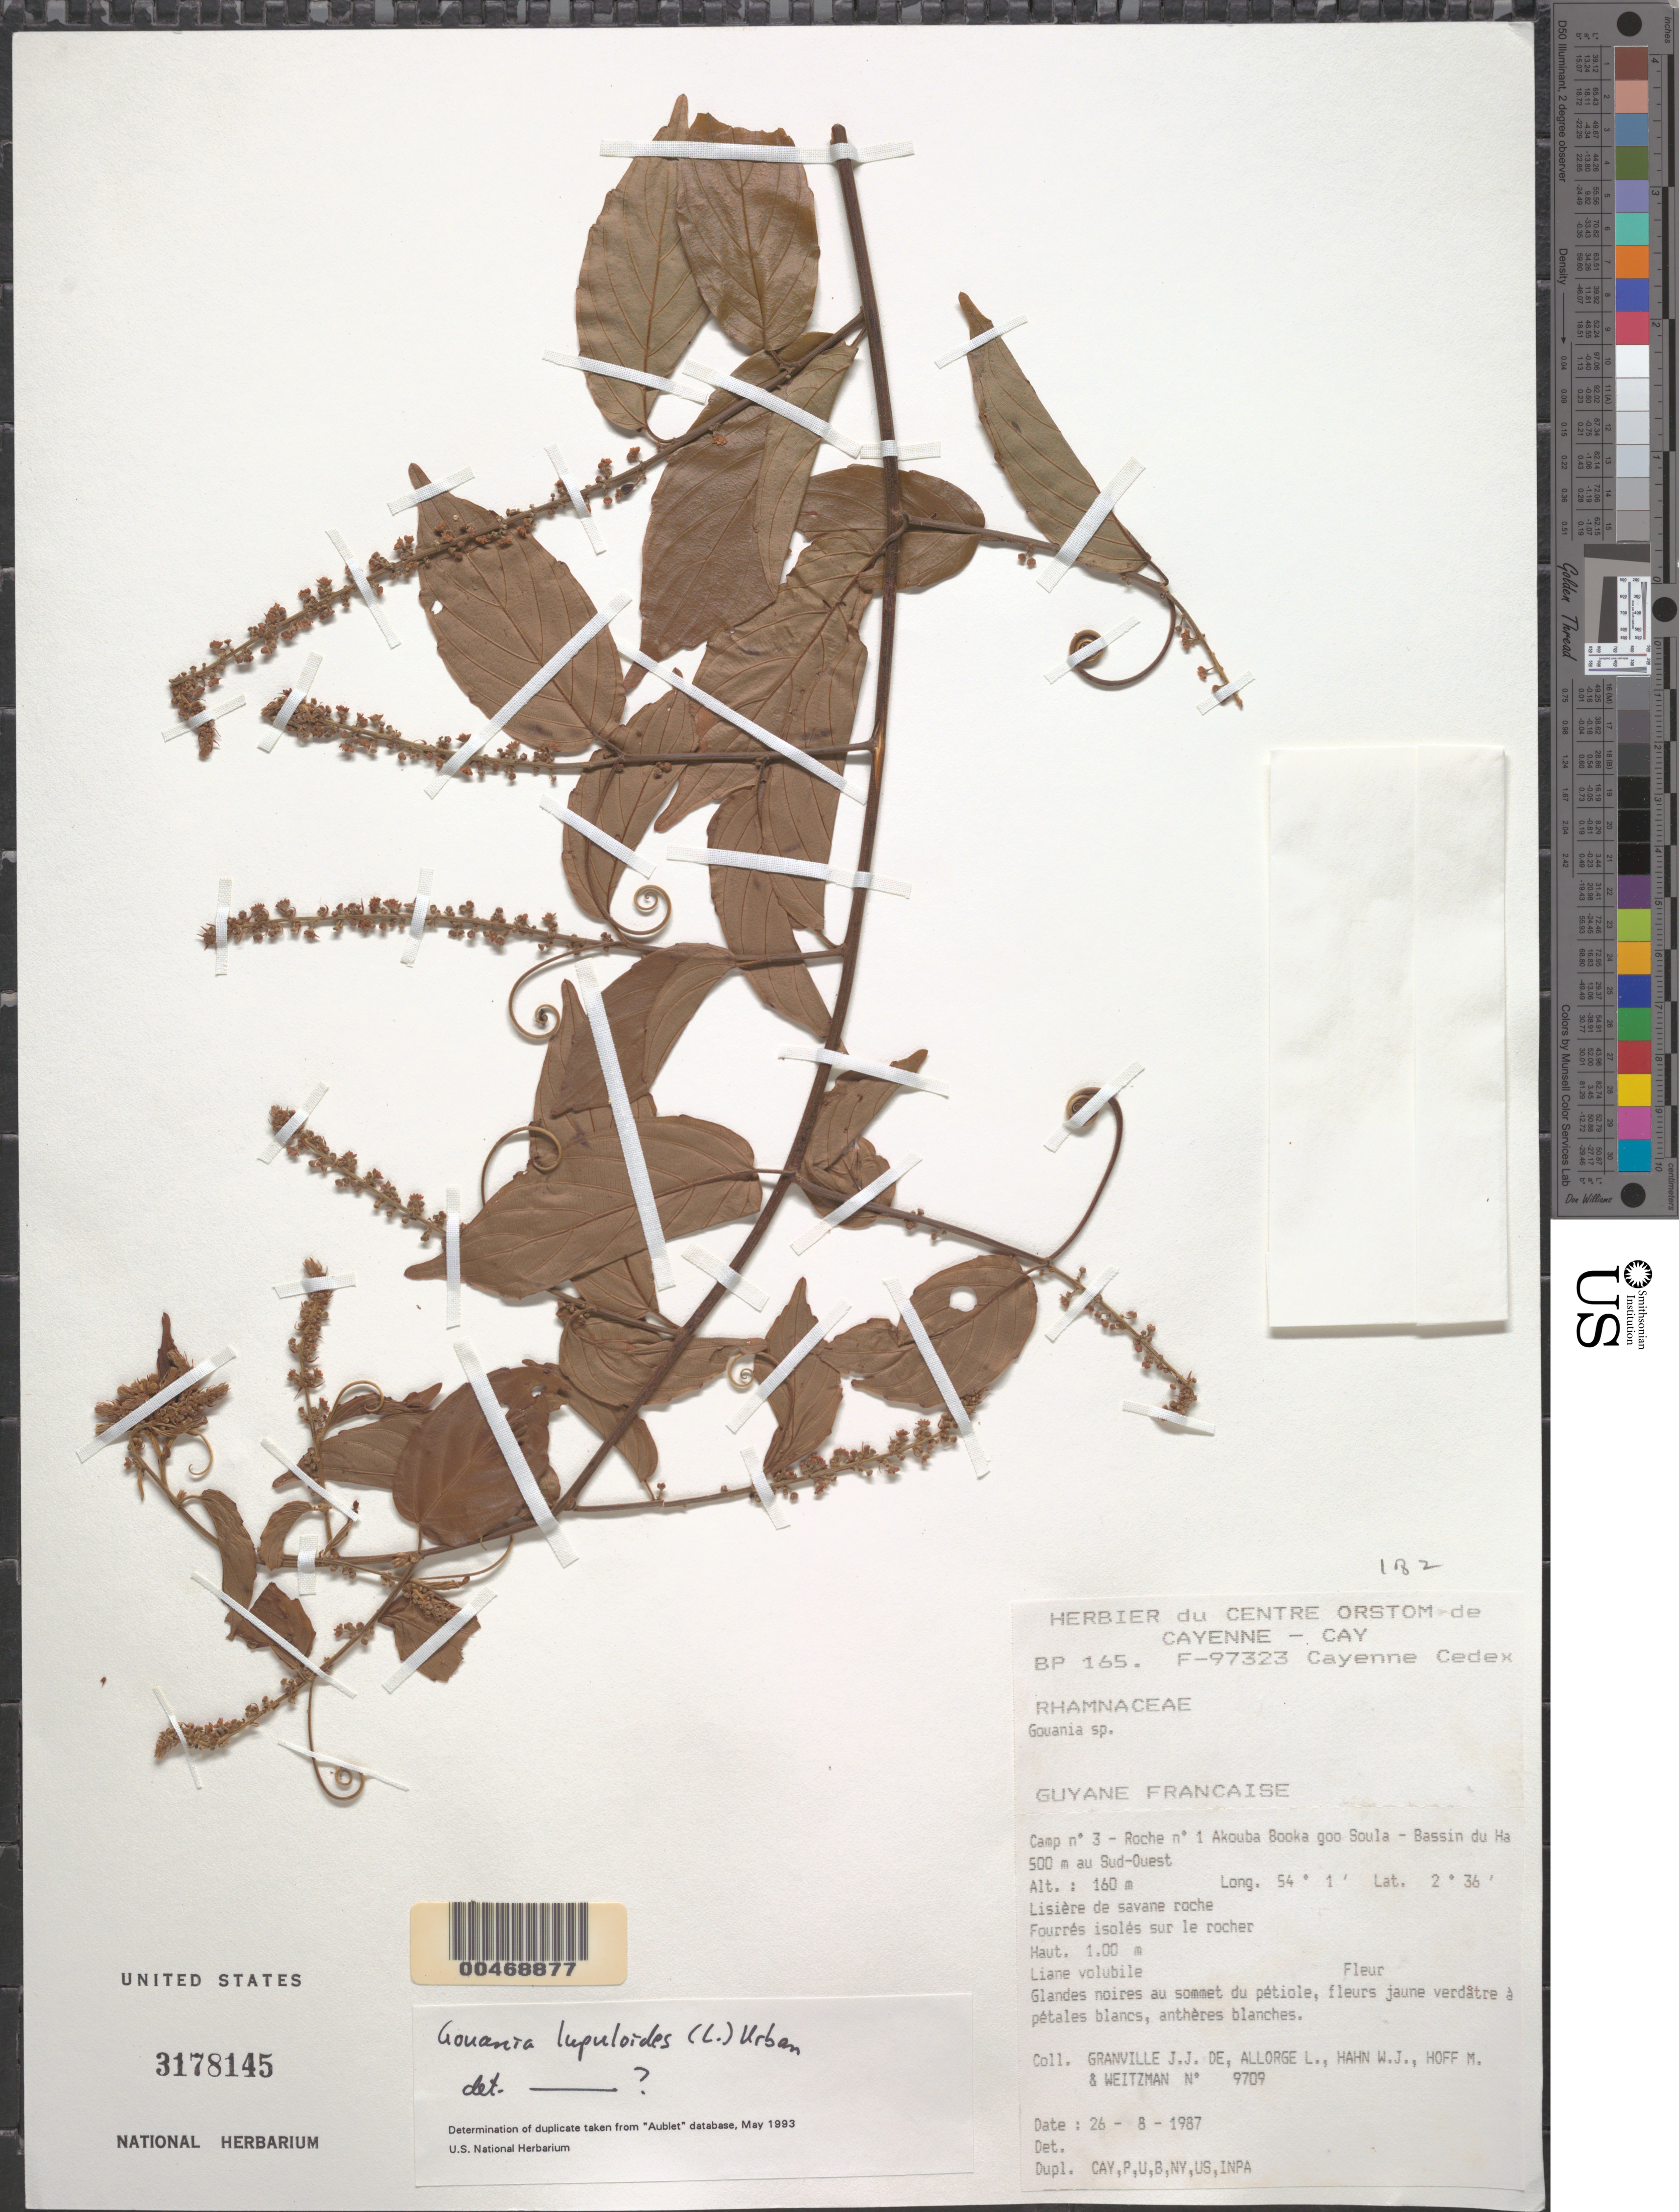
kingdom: Plantae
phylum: Tracheophyta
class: Magnoliopsida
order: Rosales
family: Rhamnaceae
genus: Gouania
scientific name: Gouania blanchetiana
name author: Miq.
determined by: Figueira, Mauricio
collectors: J.-J. de Granville, L. Allorge, W. J. Hahn, M. Hoff & A. L. Weitzman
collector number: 9709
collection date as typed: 29-Aug-87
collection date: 1987-08-29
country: French Guiana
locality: Akouba Booka goo Soula, Camp #3, Roche no. 1, Bassin du Haut-Marouini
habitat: Lisière de savane roche, fourrés isolés sur rocher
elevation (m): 160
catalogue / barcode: US 3178145